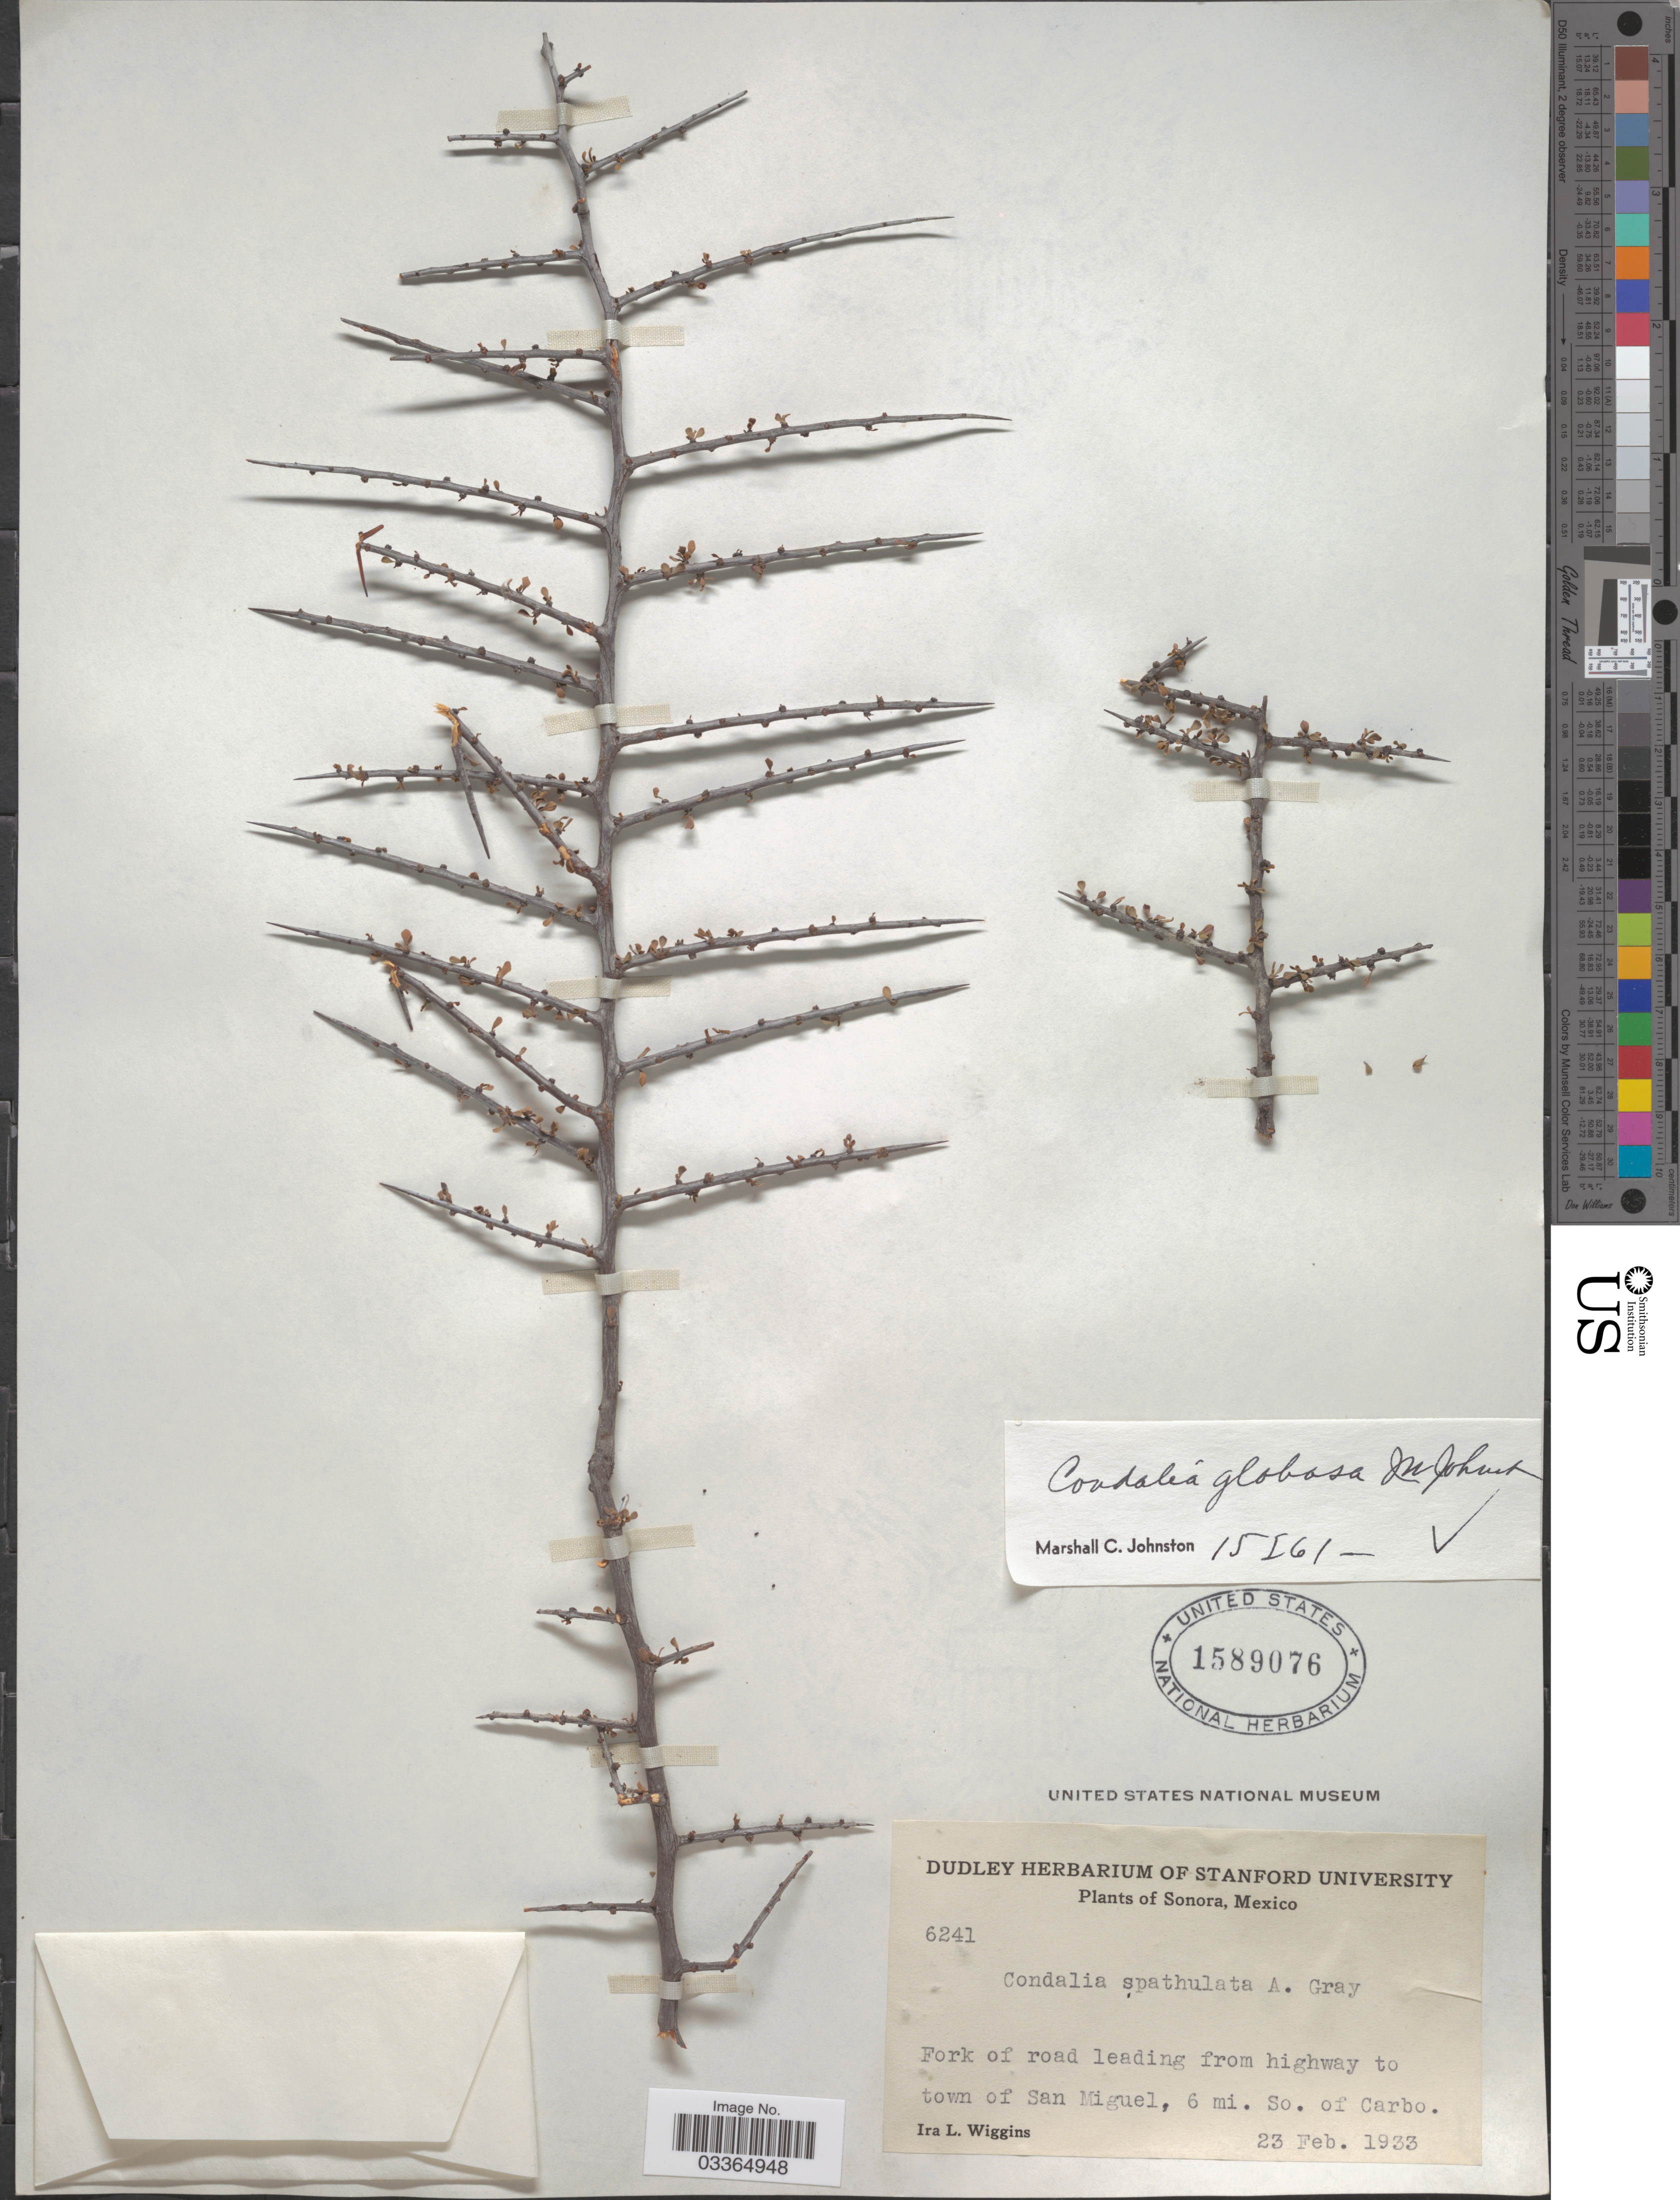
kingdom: Plantae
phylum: Tracheophyta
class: Magnoliopsida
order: Rosales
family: Rhamnaceae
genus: Condalia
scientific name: Condalia globosa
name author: I.M. Johnst.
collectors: I. L. Wiggins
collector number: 6241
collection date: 1933-02-23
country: Mexico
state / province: Sonora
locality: Fork of road leading from highway to town of San Miguel, 6 mi. So. of Carbo.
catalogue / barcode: US 1589076